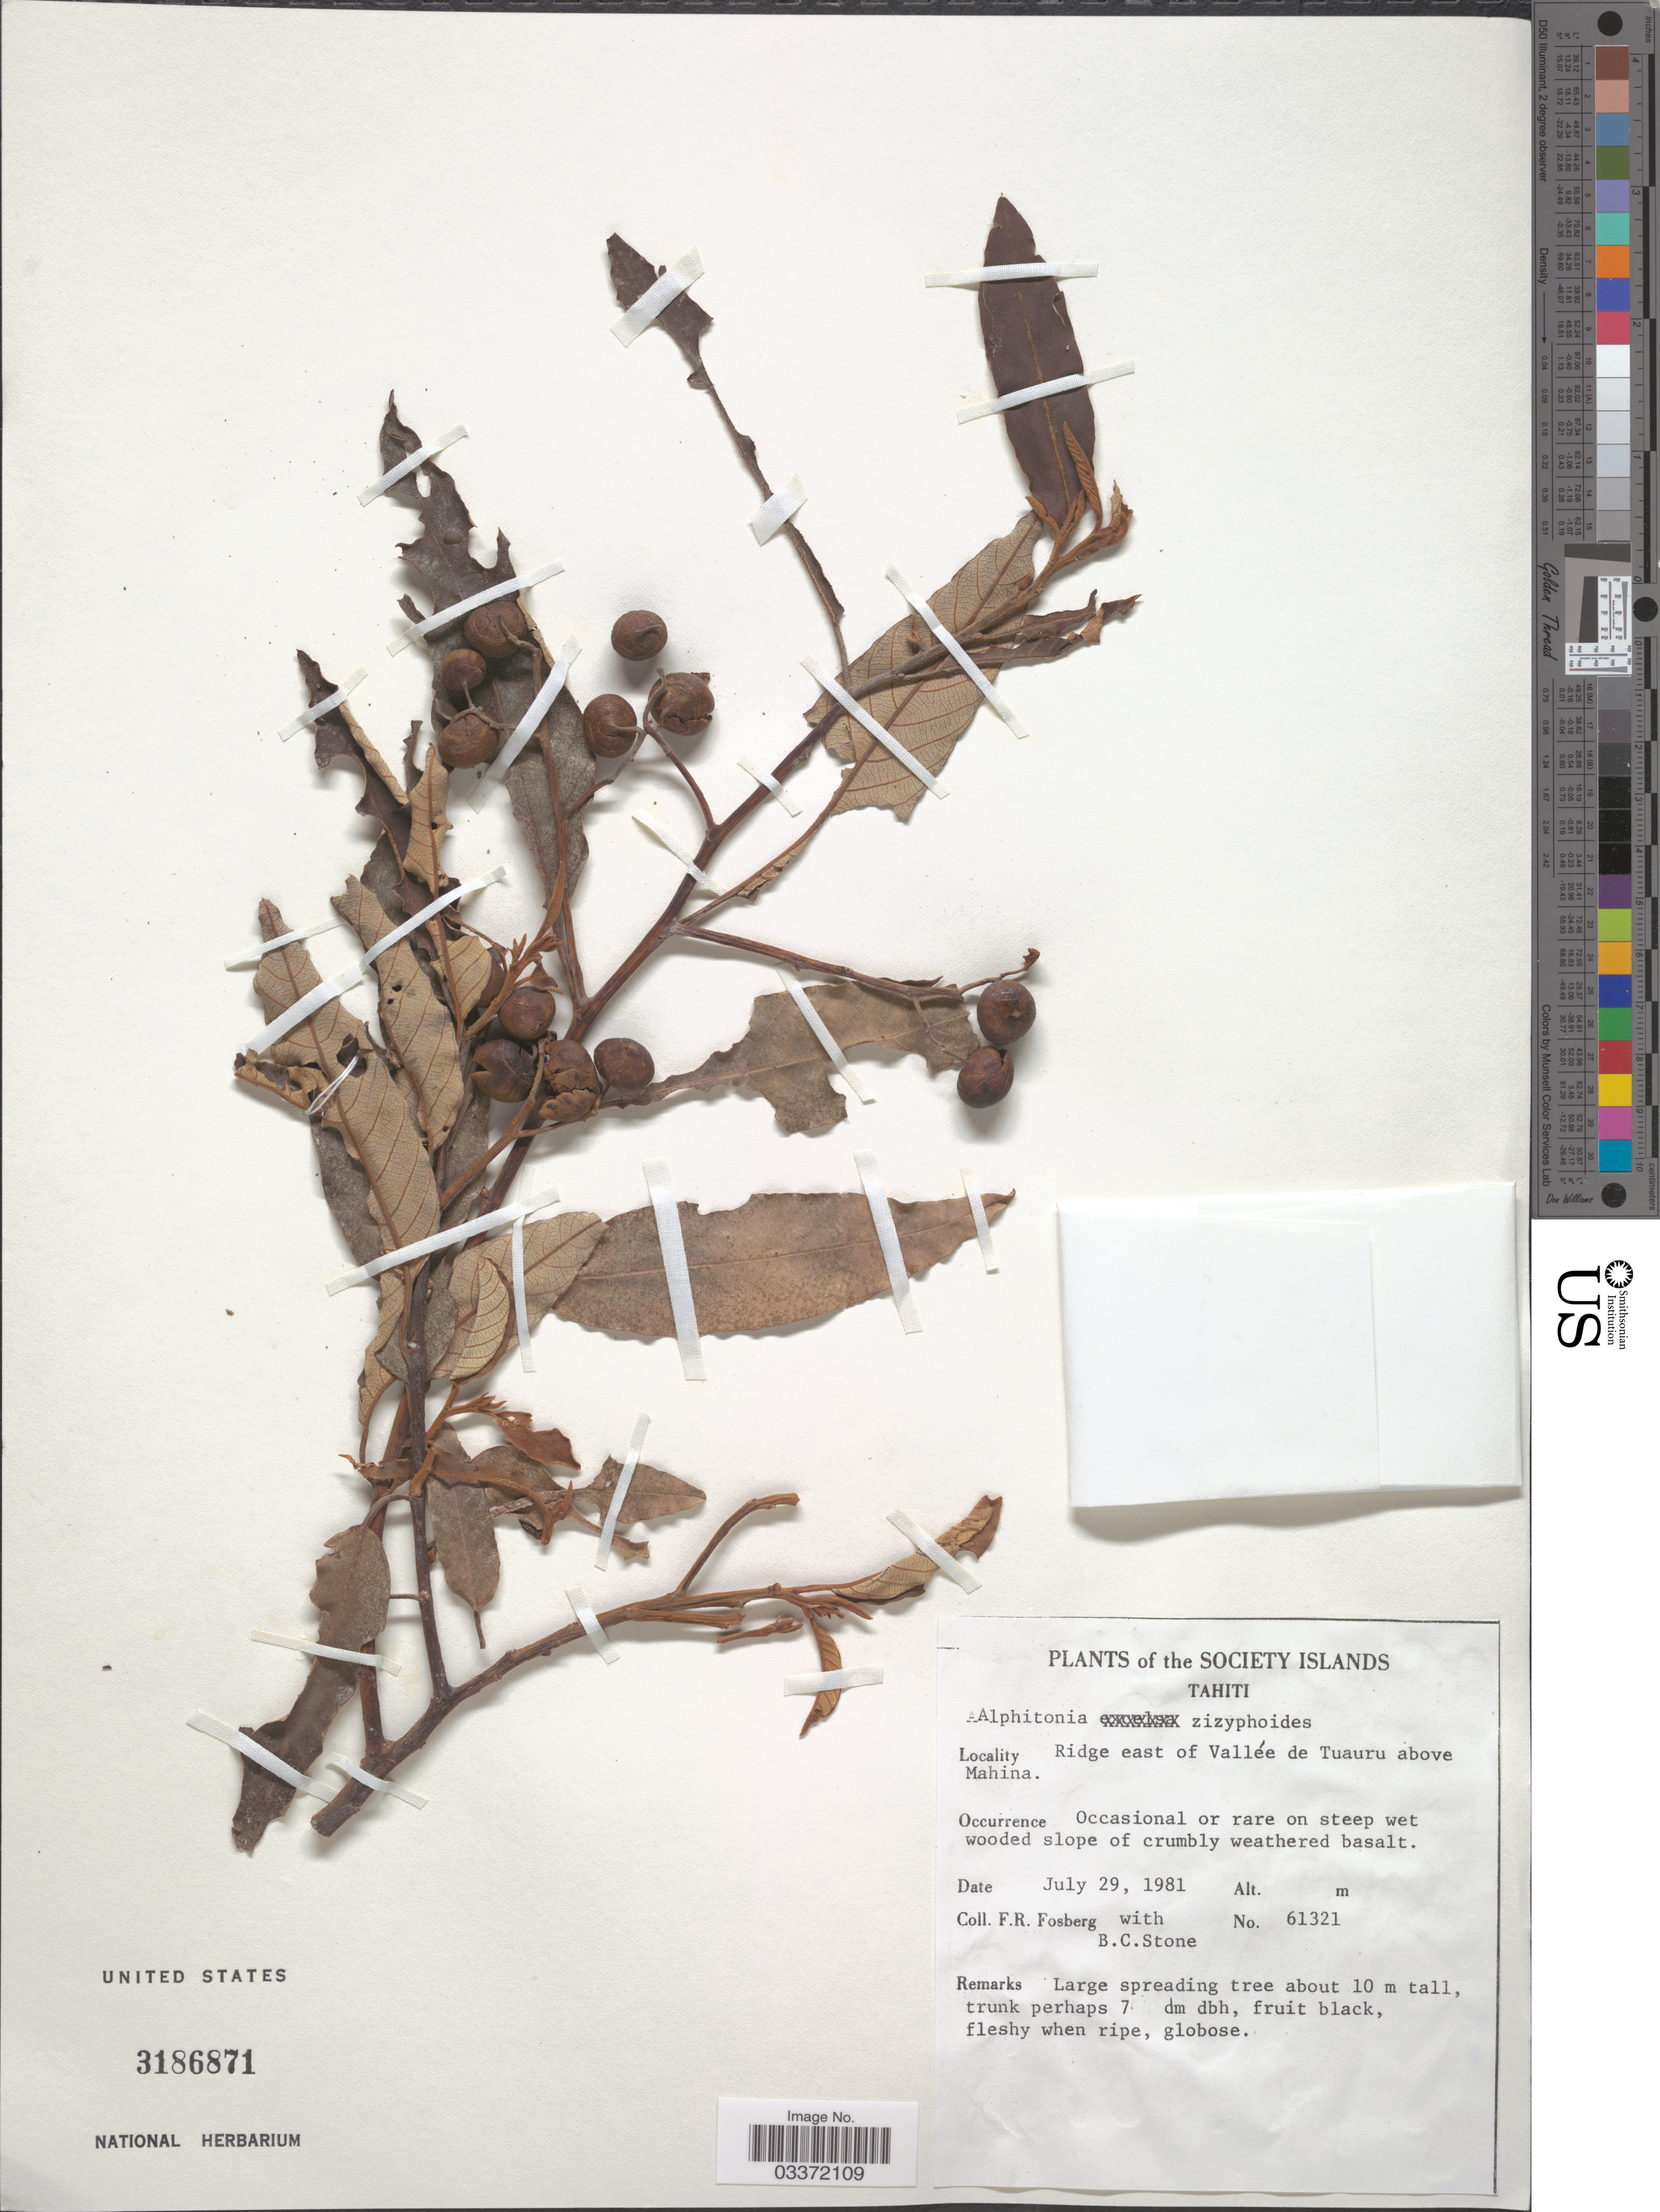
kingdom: Plantae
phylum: Tracheophyta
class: Magnoliopsida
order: Rosales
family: Rhamnaceae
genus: Alphitonia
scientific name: Alphitonia zizyphoides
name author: (Sol. ex Spreng.) A. Gray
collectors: F. R. Fosberg & B. C. Stone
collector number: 61321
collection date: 1981-07-29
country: French Polynesia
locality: Tahiti, Ridge east of Vallée de Tuauru above Mahina.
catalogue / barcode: US 3186871